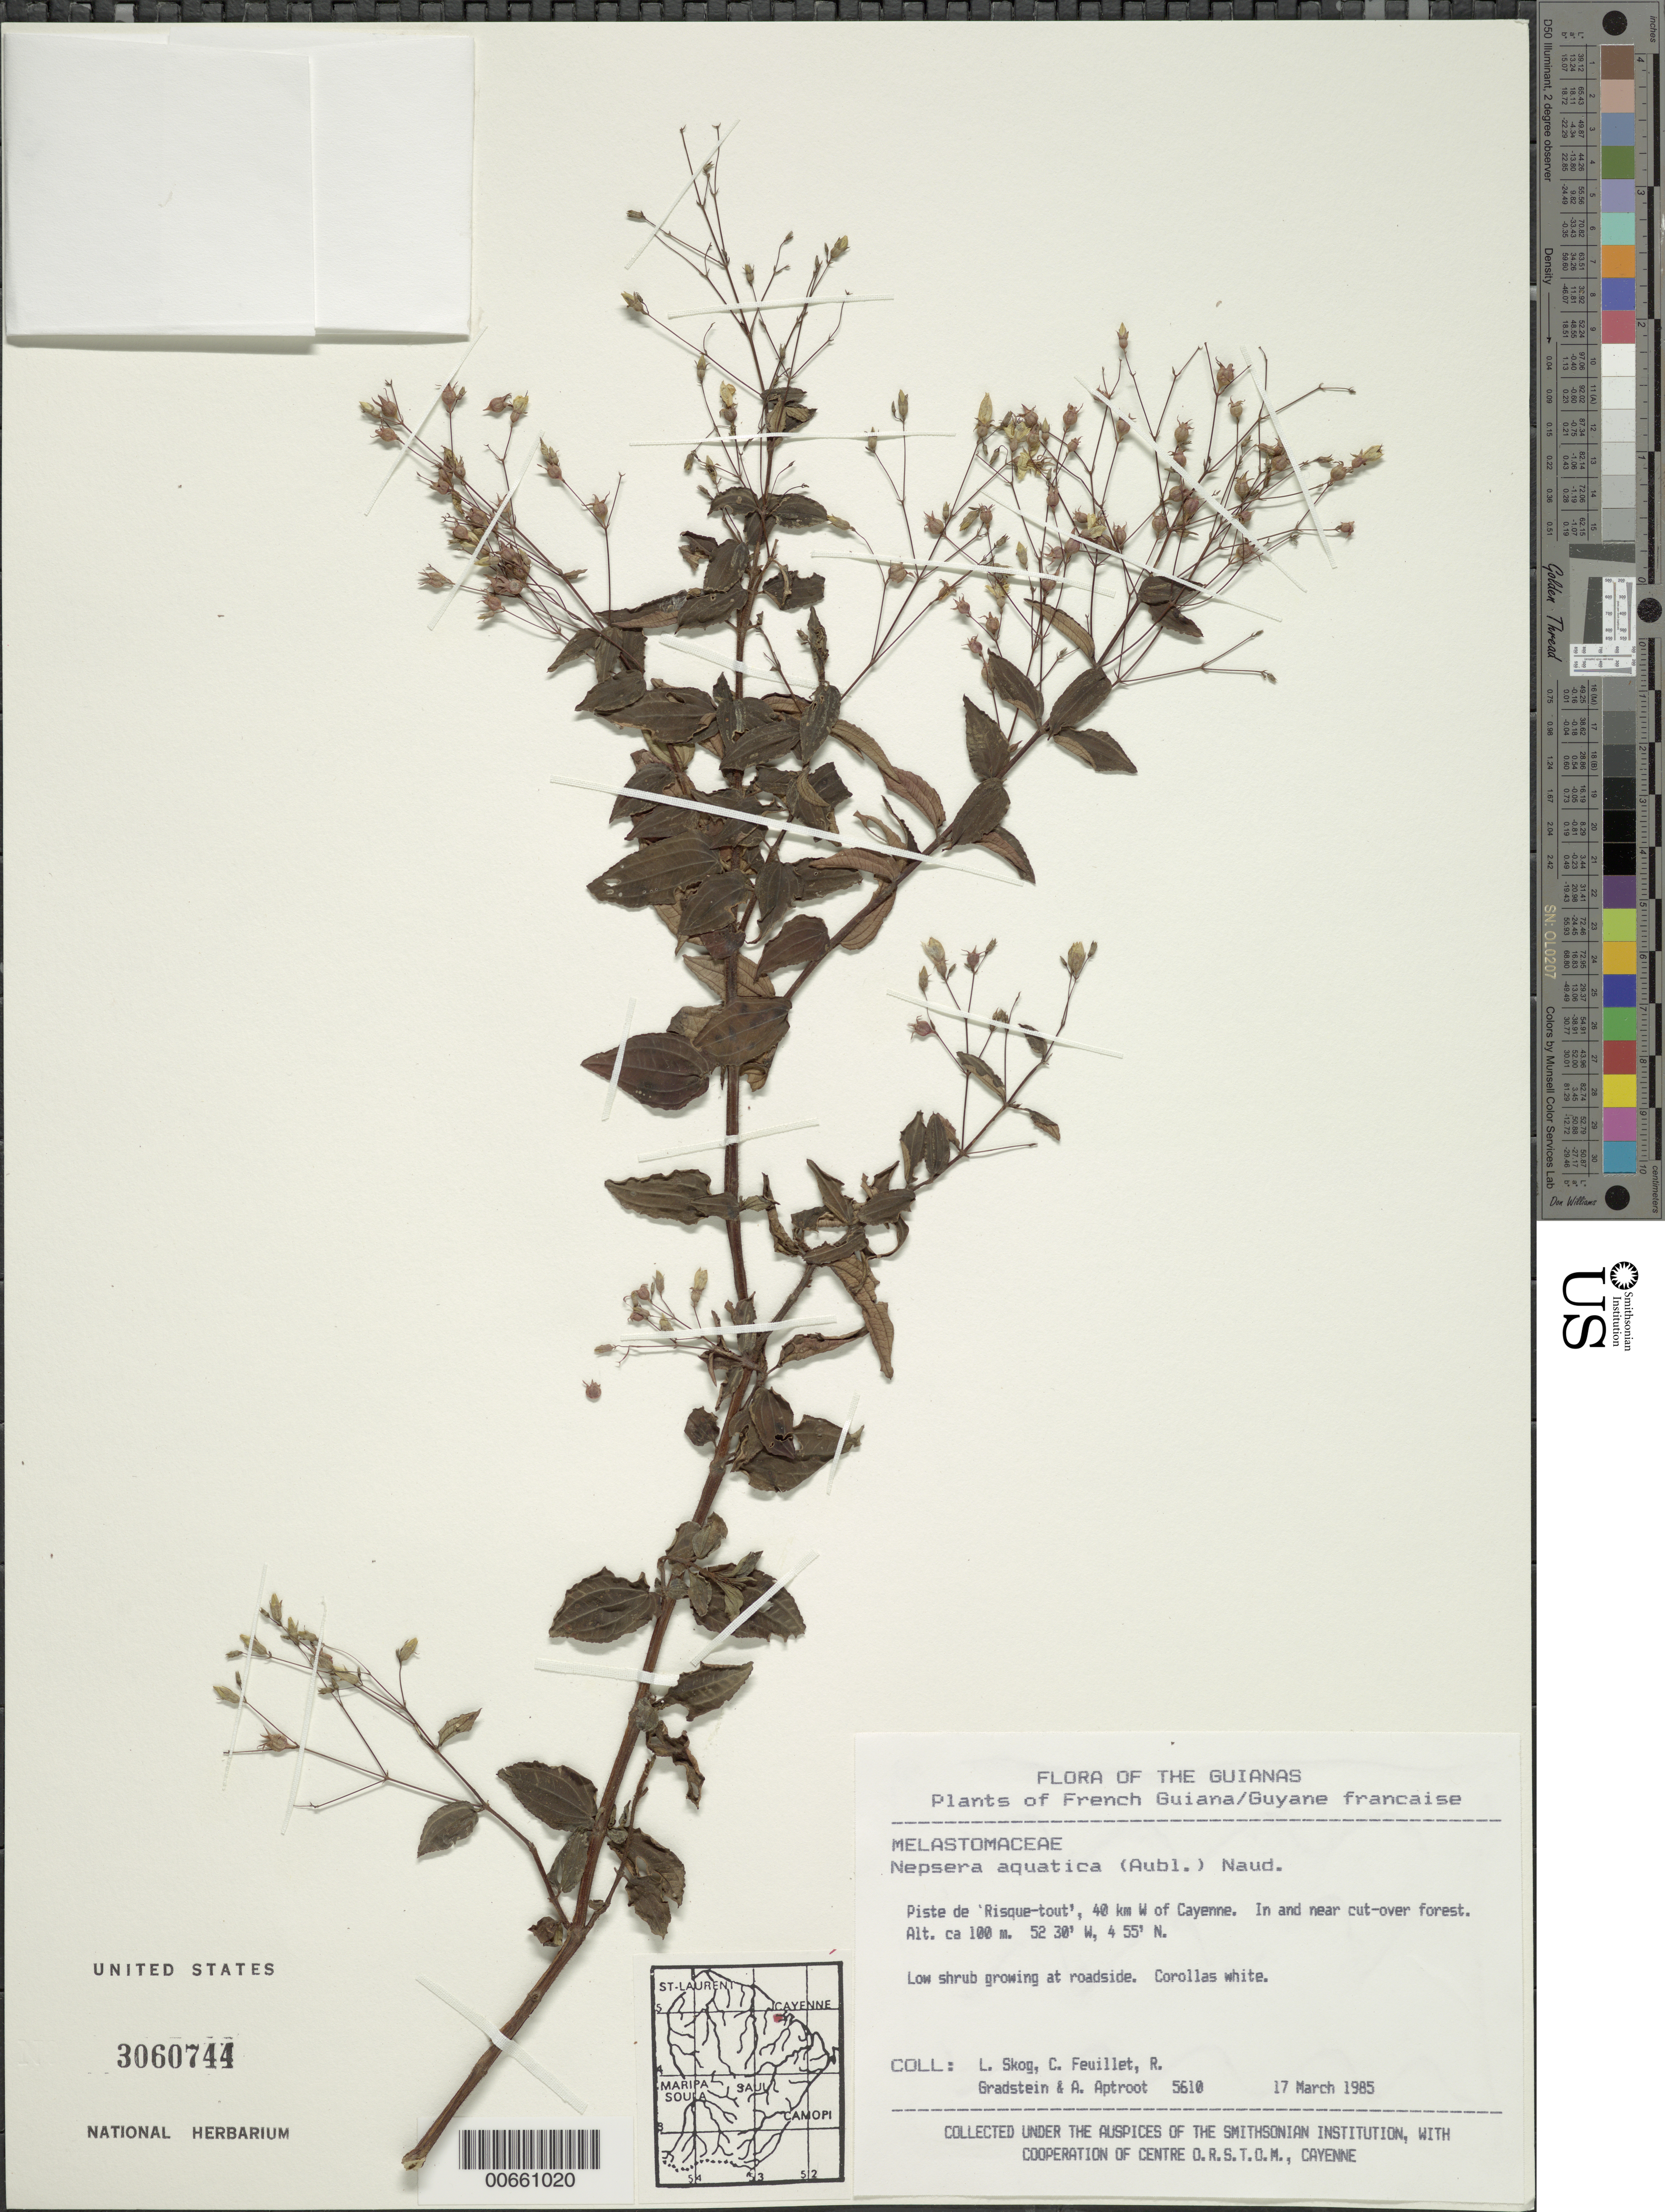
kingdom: Plantae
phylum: Tracheophyta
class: Magnoliopsida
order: Myrtales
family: Melastomataceae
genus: Nepsera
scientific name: Nepsera aquatica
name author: (Aubl.) Naudin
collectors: L. E. Skog, C. Feuillet, R. Gradstein & A. Aptroot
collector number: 5610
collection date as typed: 17 March 1985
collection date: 1985-03-17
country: French Guiana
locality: Piste de 'Risque-tout', 40 km W of Cayenne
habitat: In and near cut-over forest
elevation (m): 100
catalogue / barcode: US 3060744